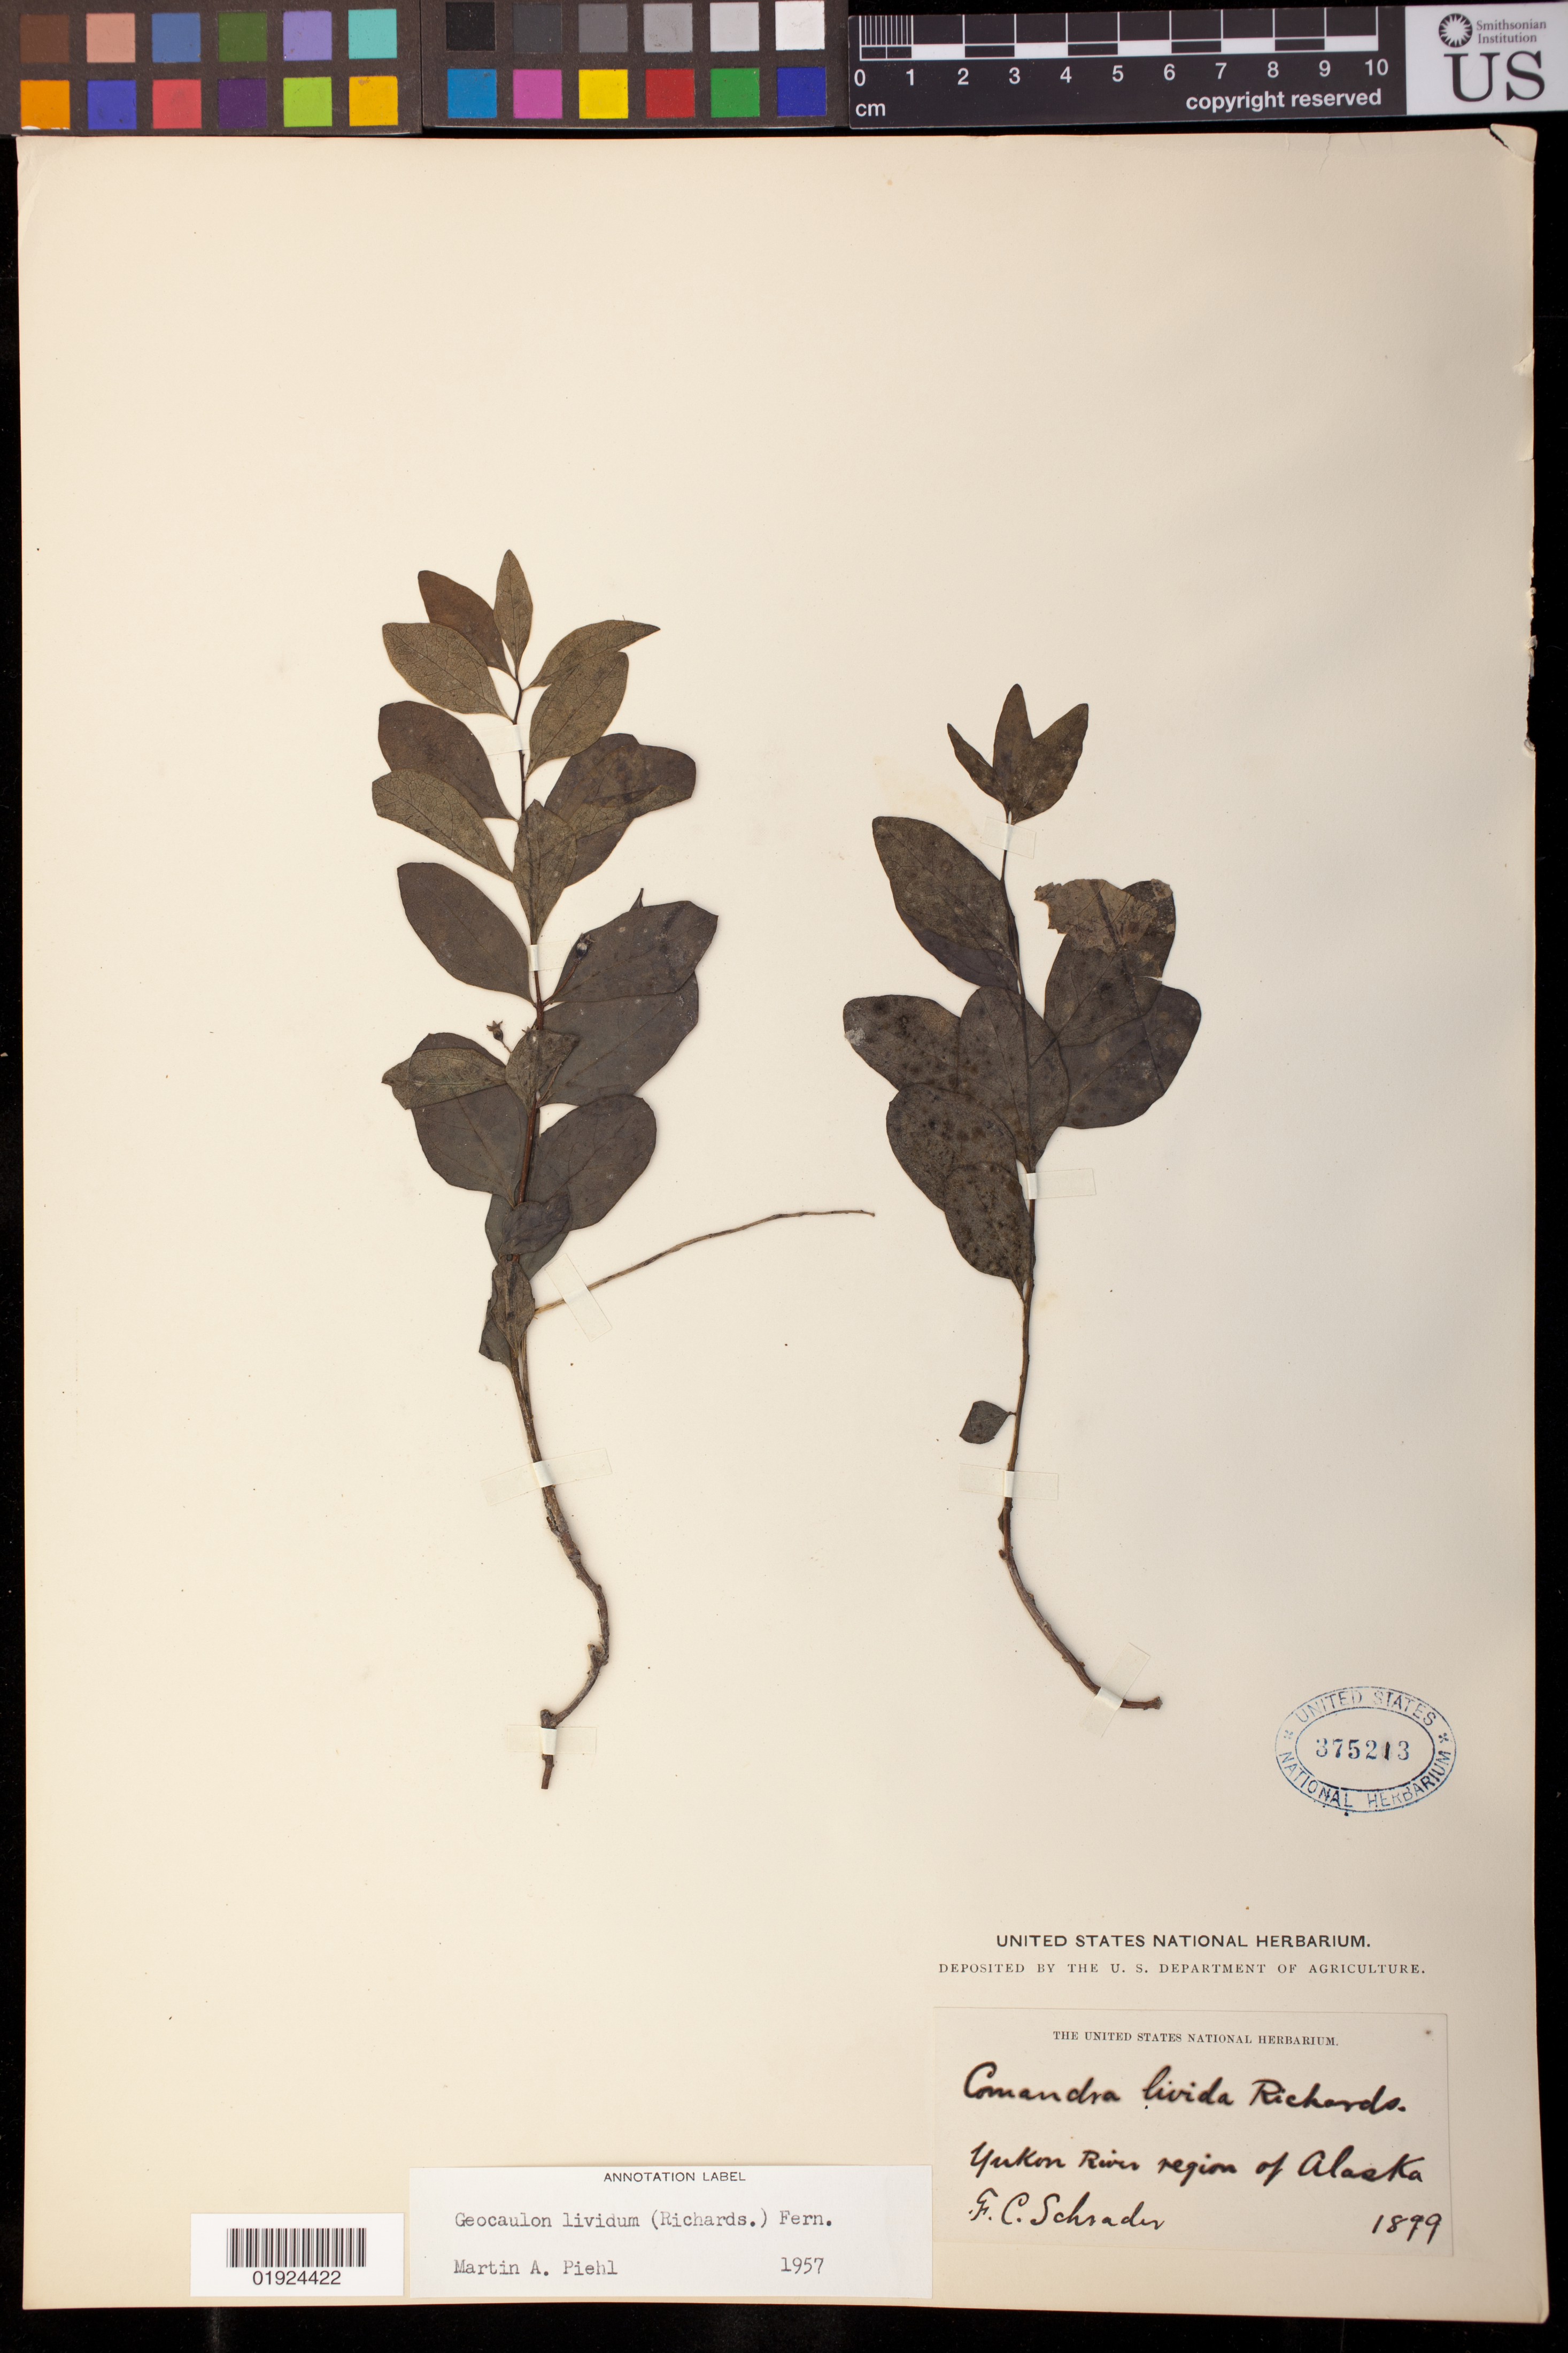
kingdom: Plantae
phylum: Tracheophyta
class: Magnoliopsida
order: Santalales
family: Comandraceae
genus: Geocaulon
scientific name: Geocaulon lividum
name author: (Richardson) Fernald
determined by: Piehl, M. A.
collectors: F. C. Schrader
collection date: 1899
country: United States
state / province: Alaska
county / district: Yukon-Koyukuk C. A.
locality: Yukon River region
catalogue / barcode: US 375213